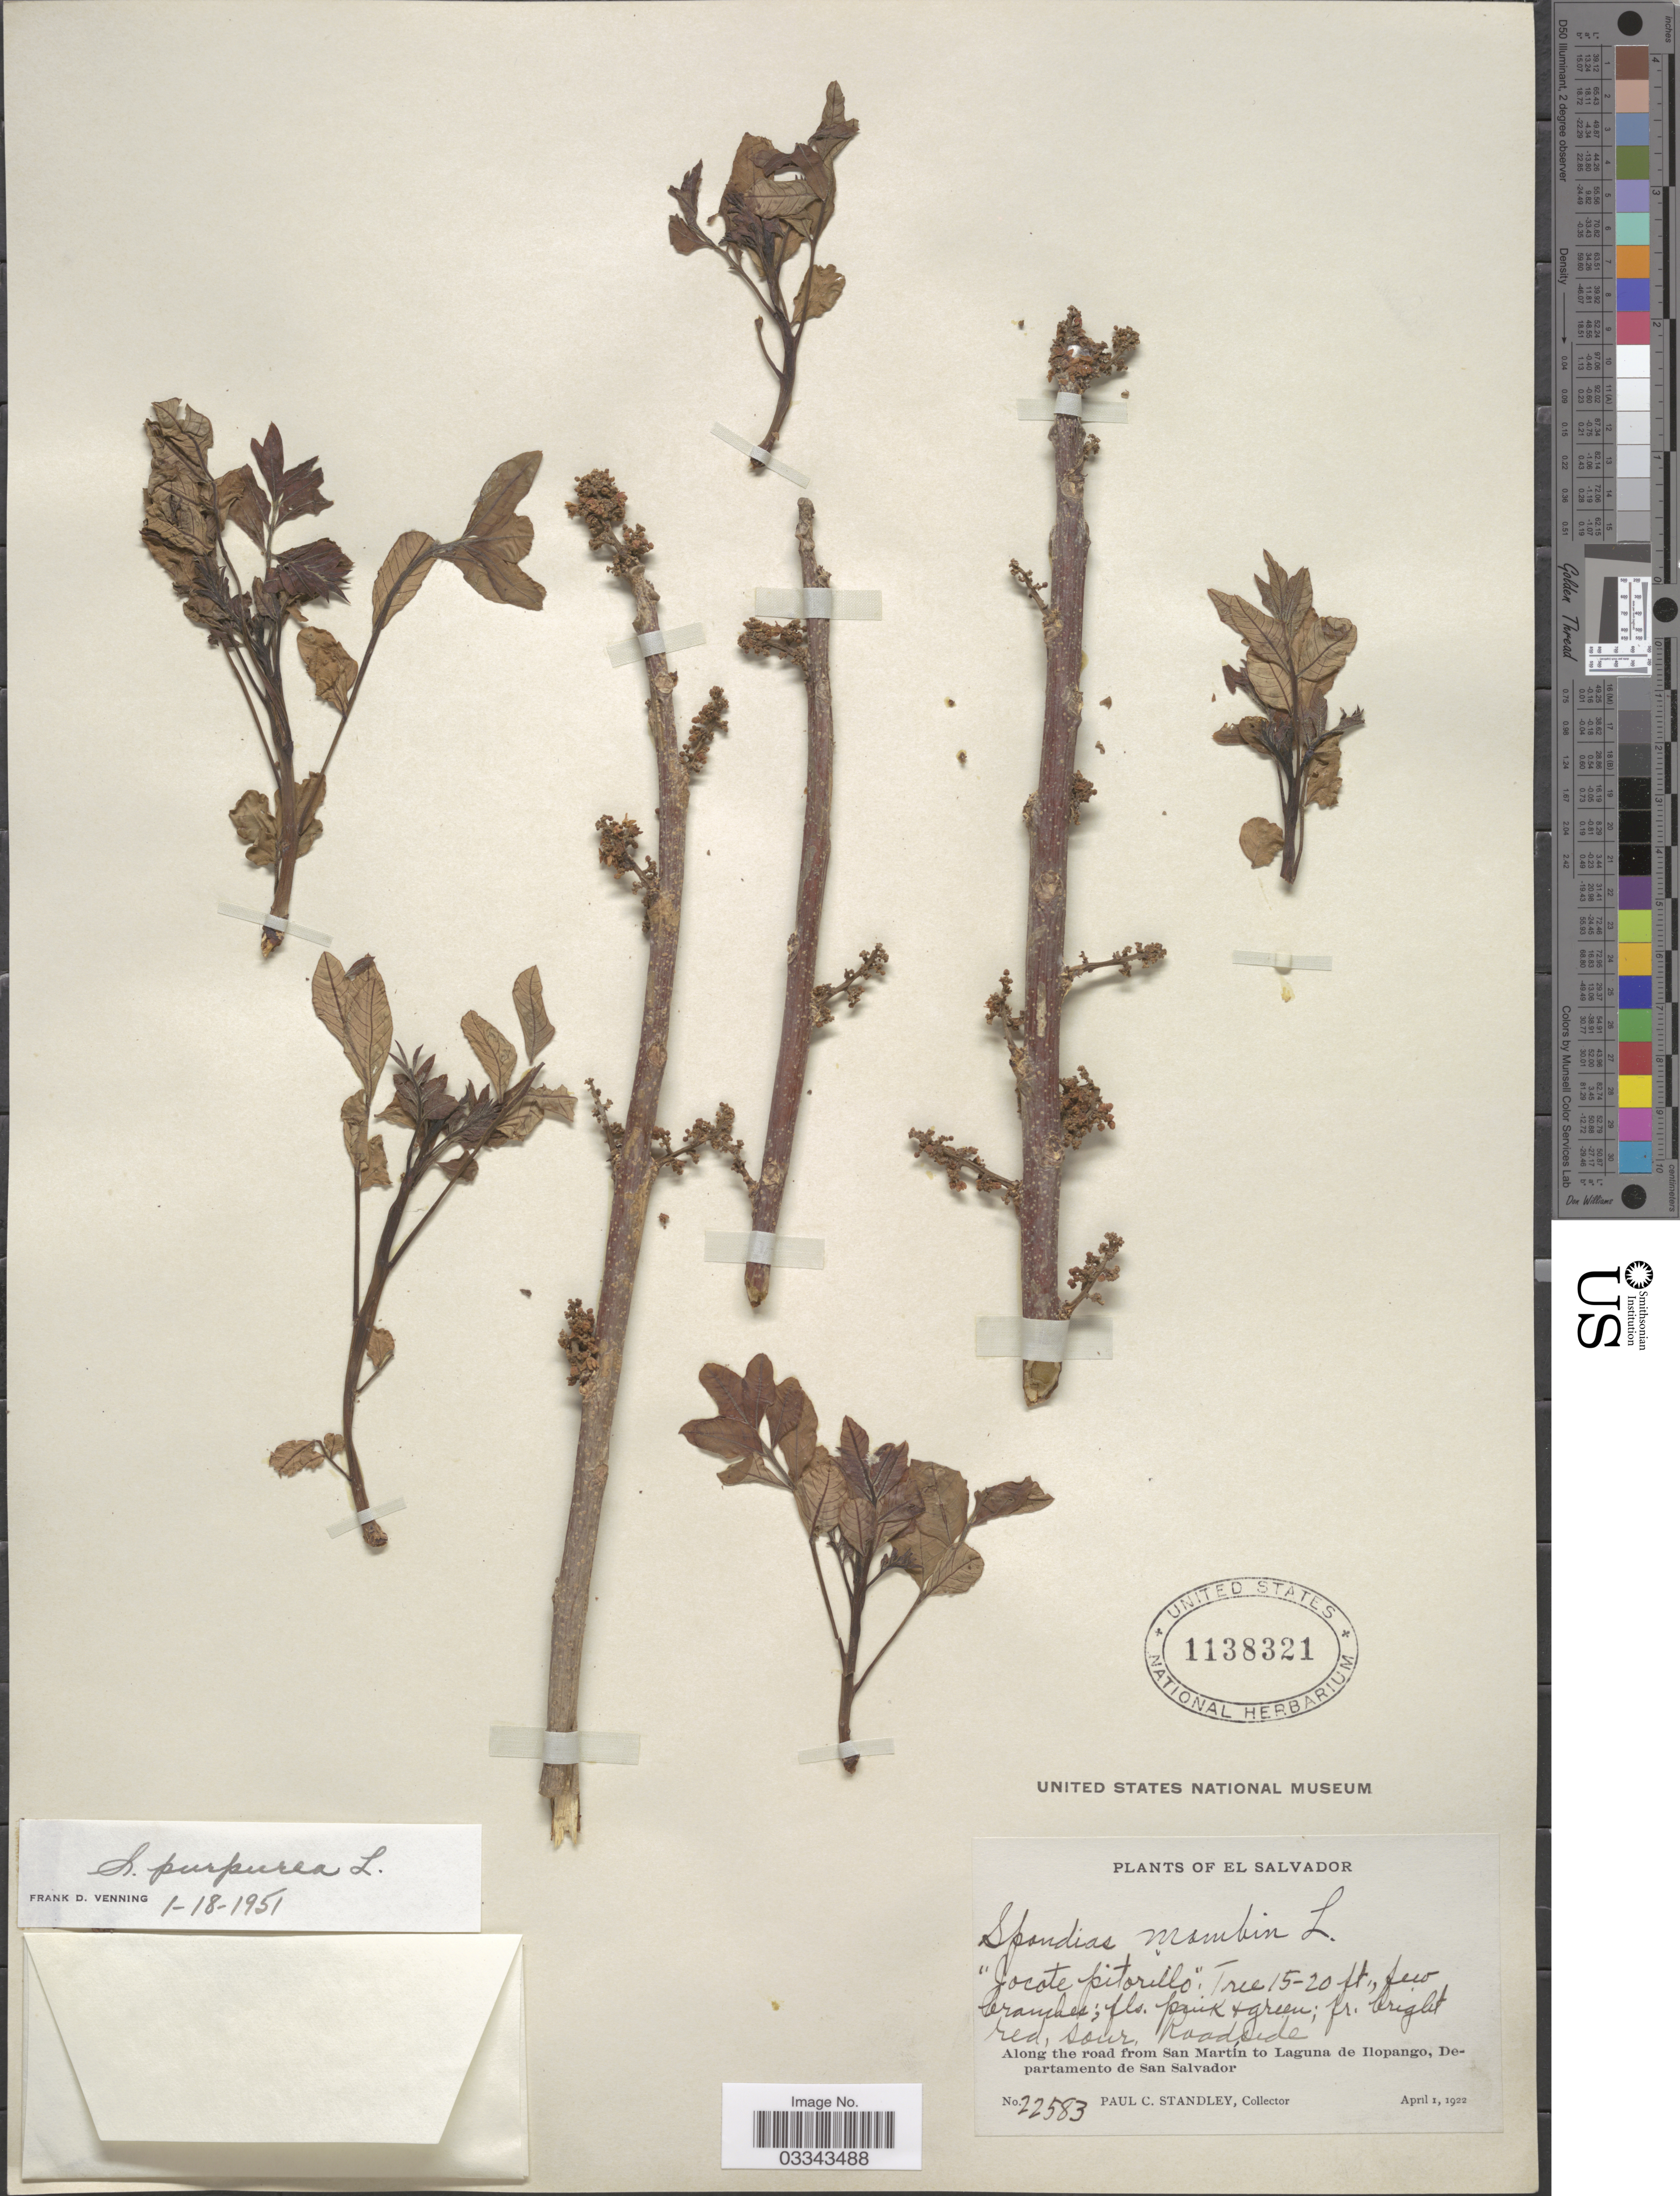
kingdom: Plantae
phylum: Tracheophyta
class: Magnoliopsida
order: Sapindales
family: Anacardiaceae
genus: Spondias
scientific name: Spondias purpurea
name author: L.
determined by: Mitchell, John D.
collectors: P. C. Standley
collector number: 22583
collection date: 1922-04-01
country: El Salvador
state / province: San Salvador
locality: Along the road from San Martín to Laguna de Ilopango, Departamento de San Salvador.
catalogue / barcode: US 1138321